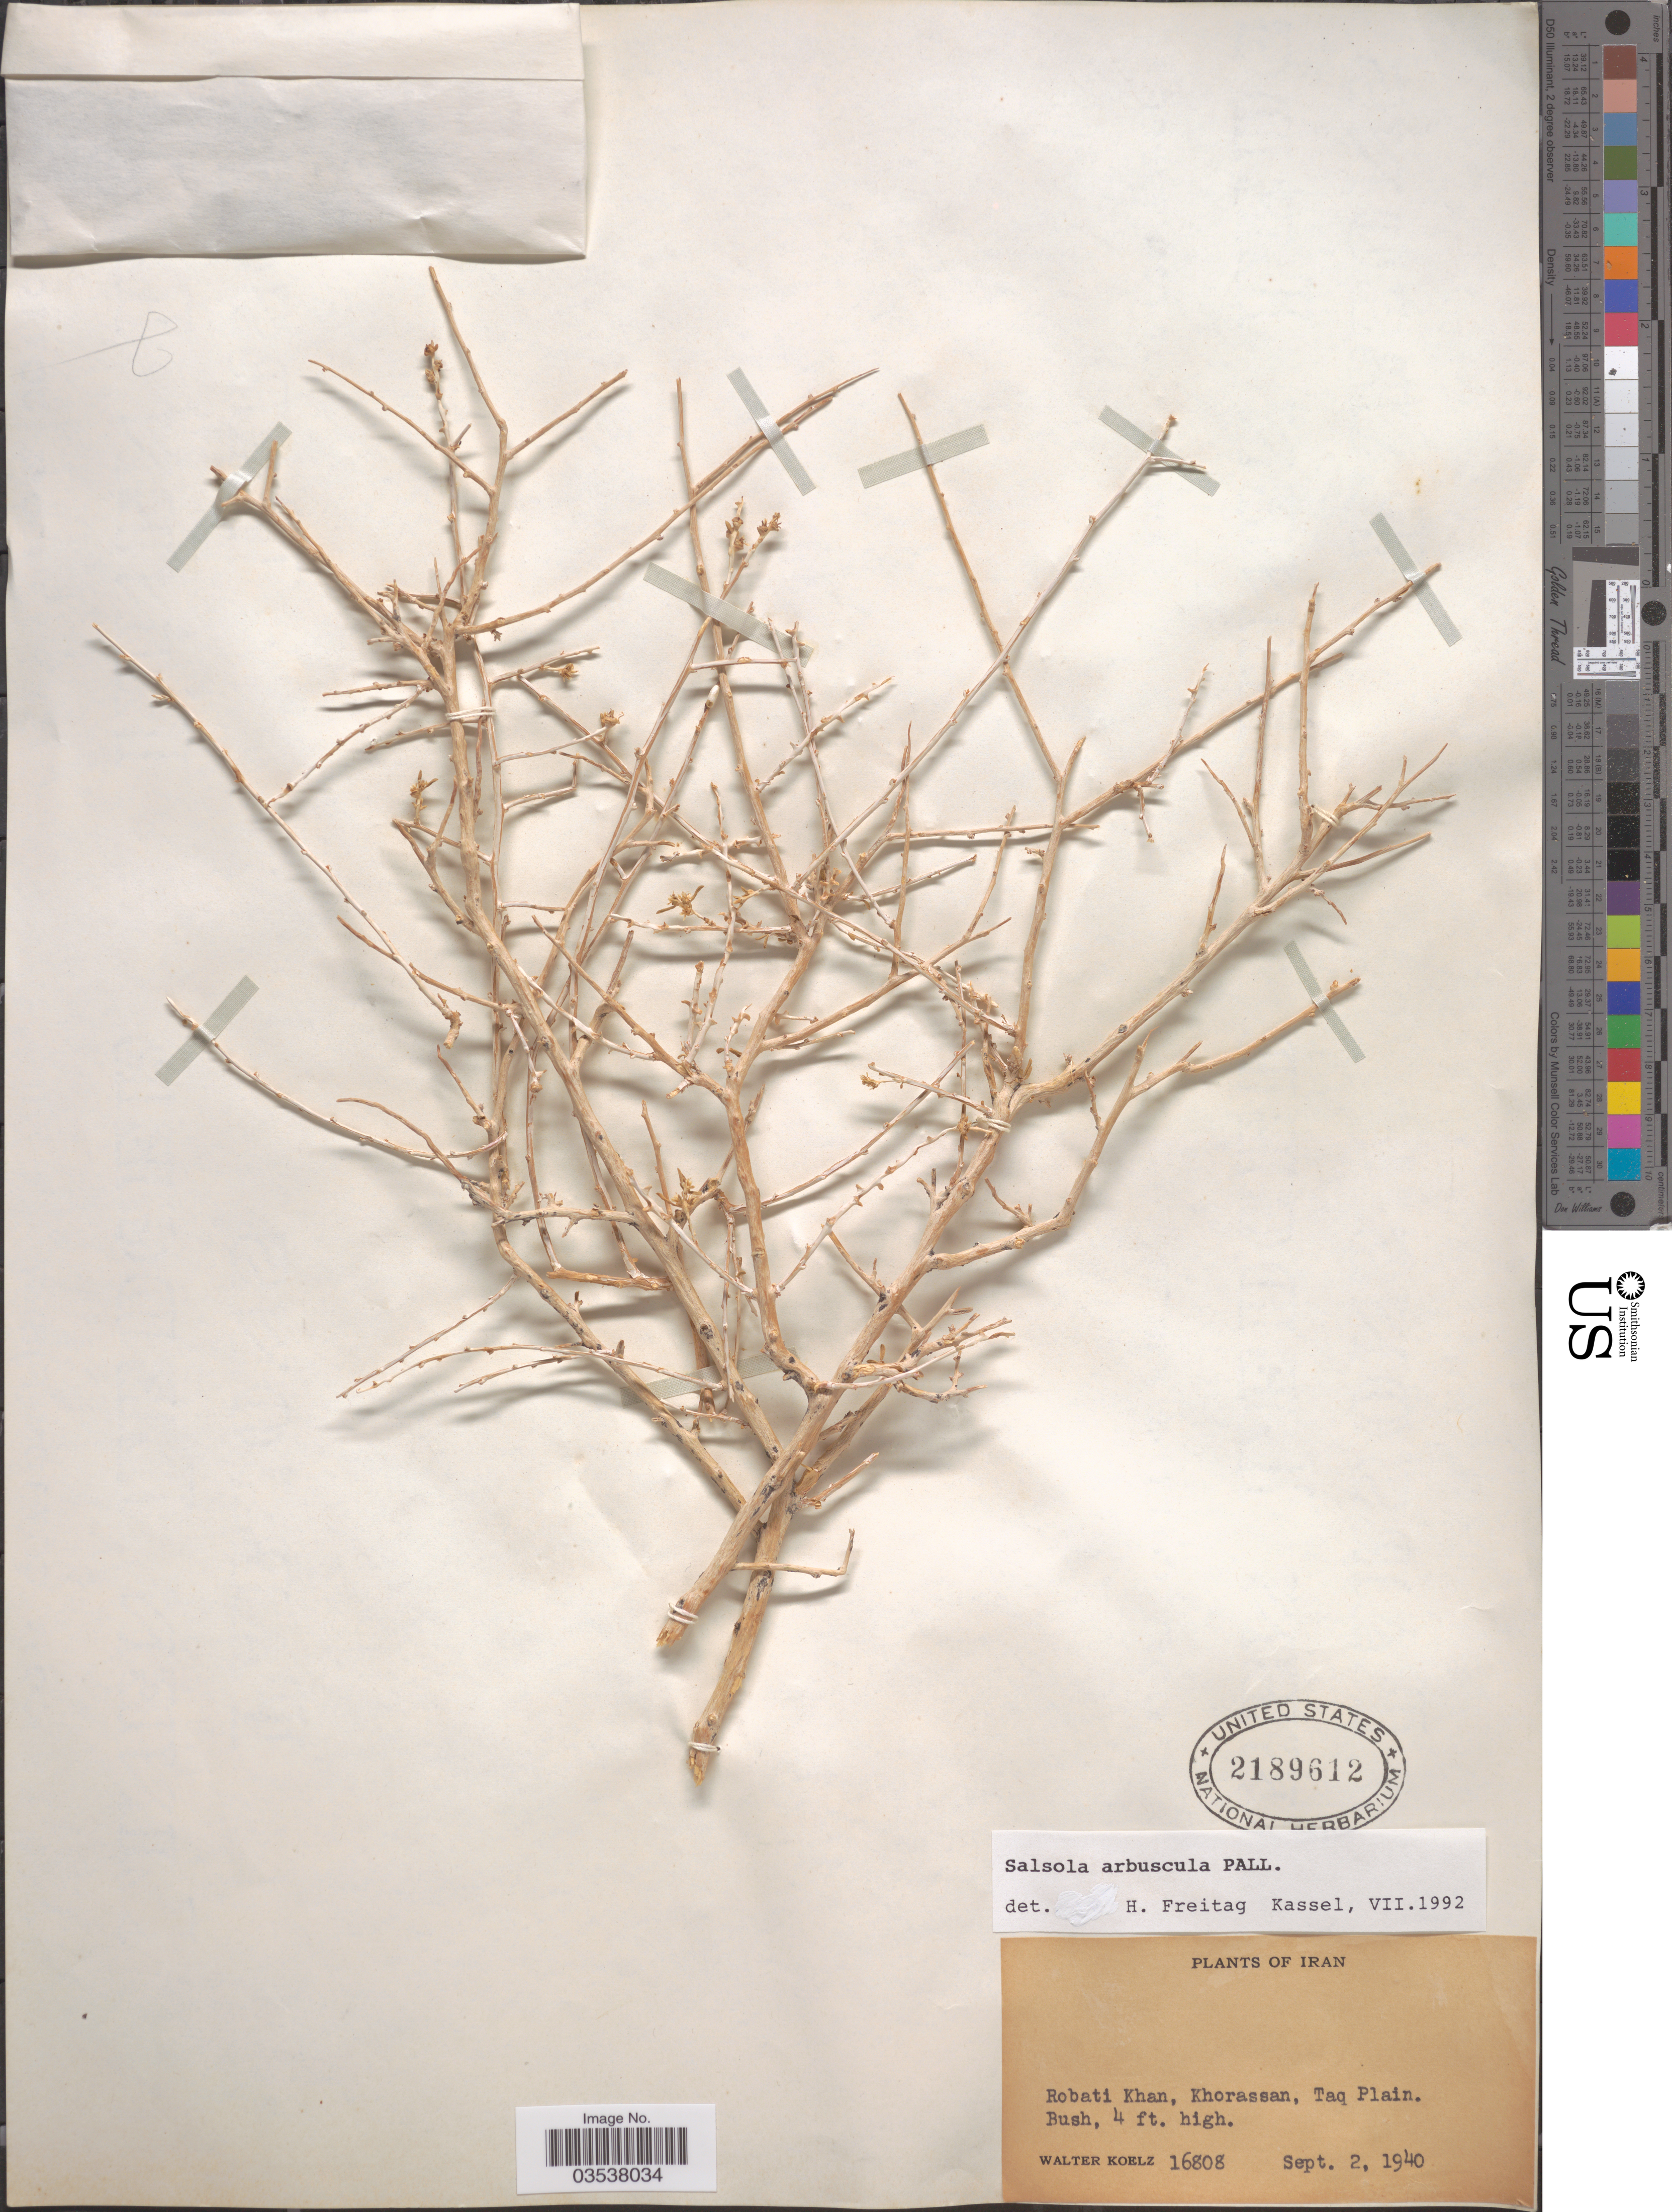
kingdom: Plantae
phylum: Tracheophyta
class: Magnoliopsida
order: Caryophyllales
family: Amaranthaceae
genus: Xylosalsola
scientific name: Xylosalsola arbuscula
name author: (Pall.) Tzvelev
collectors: W. N. Koelz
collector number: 16808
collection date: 1940-09-02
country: Iran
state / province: Khorasan [obsolete]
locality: Robati Khan, Khorassan, Taq Plain.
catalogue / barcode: US 2189612